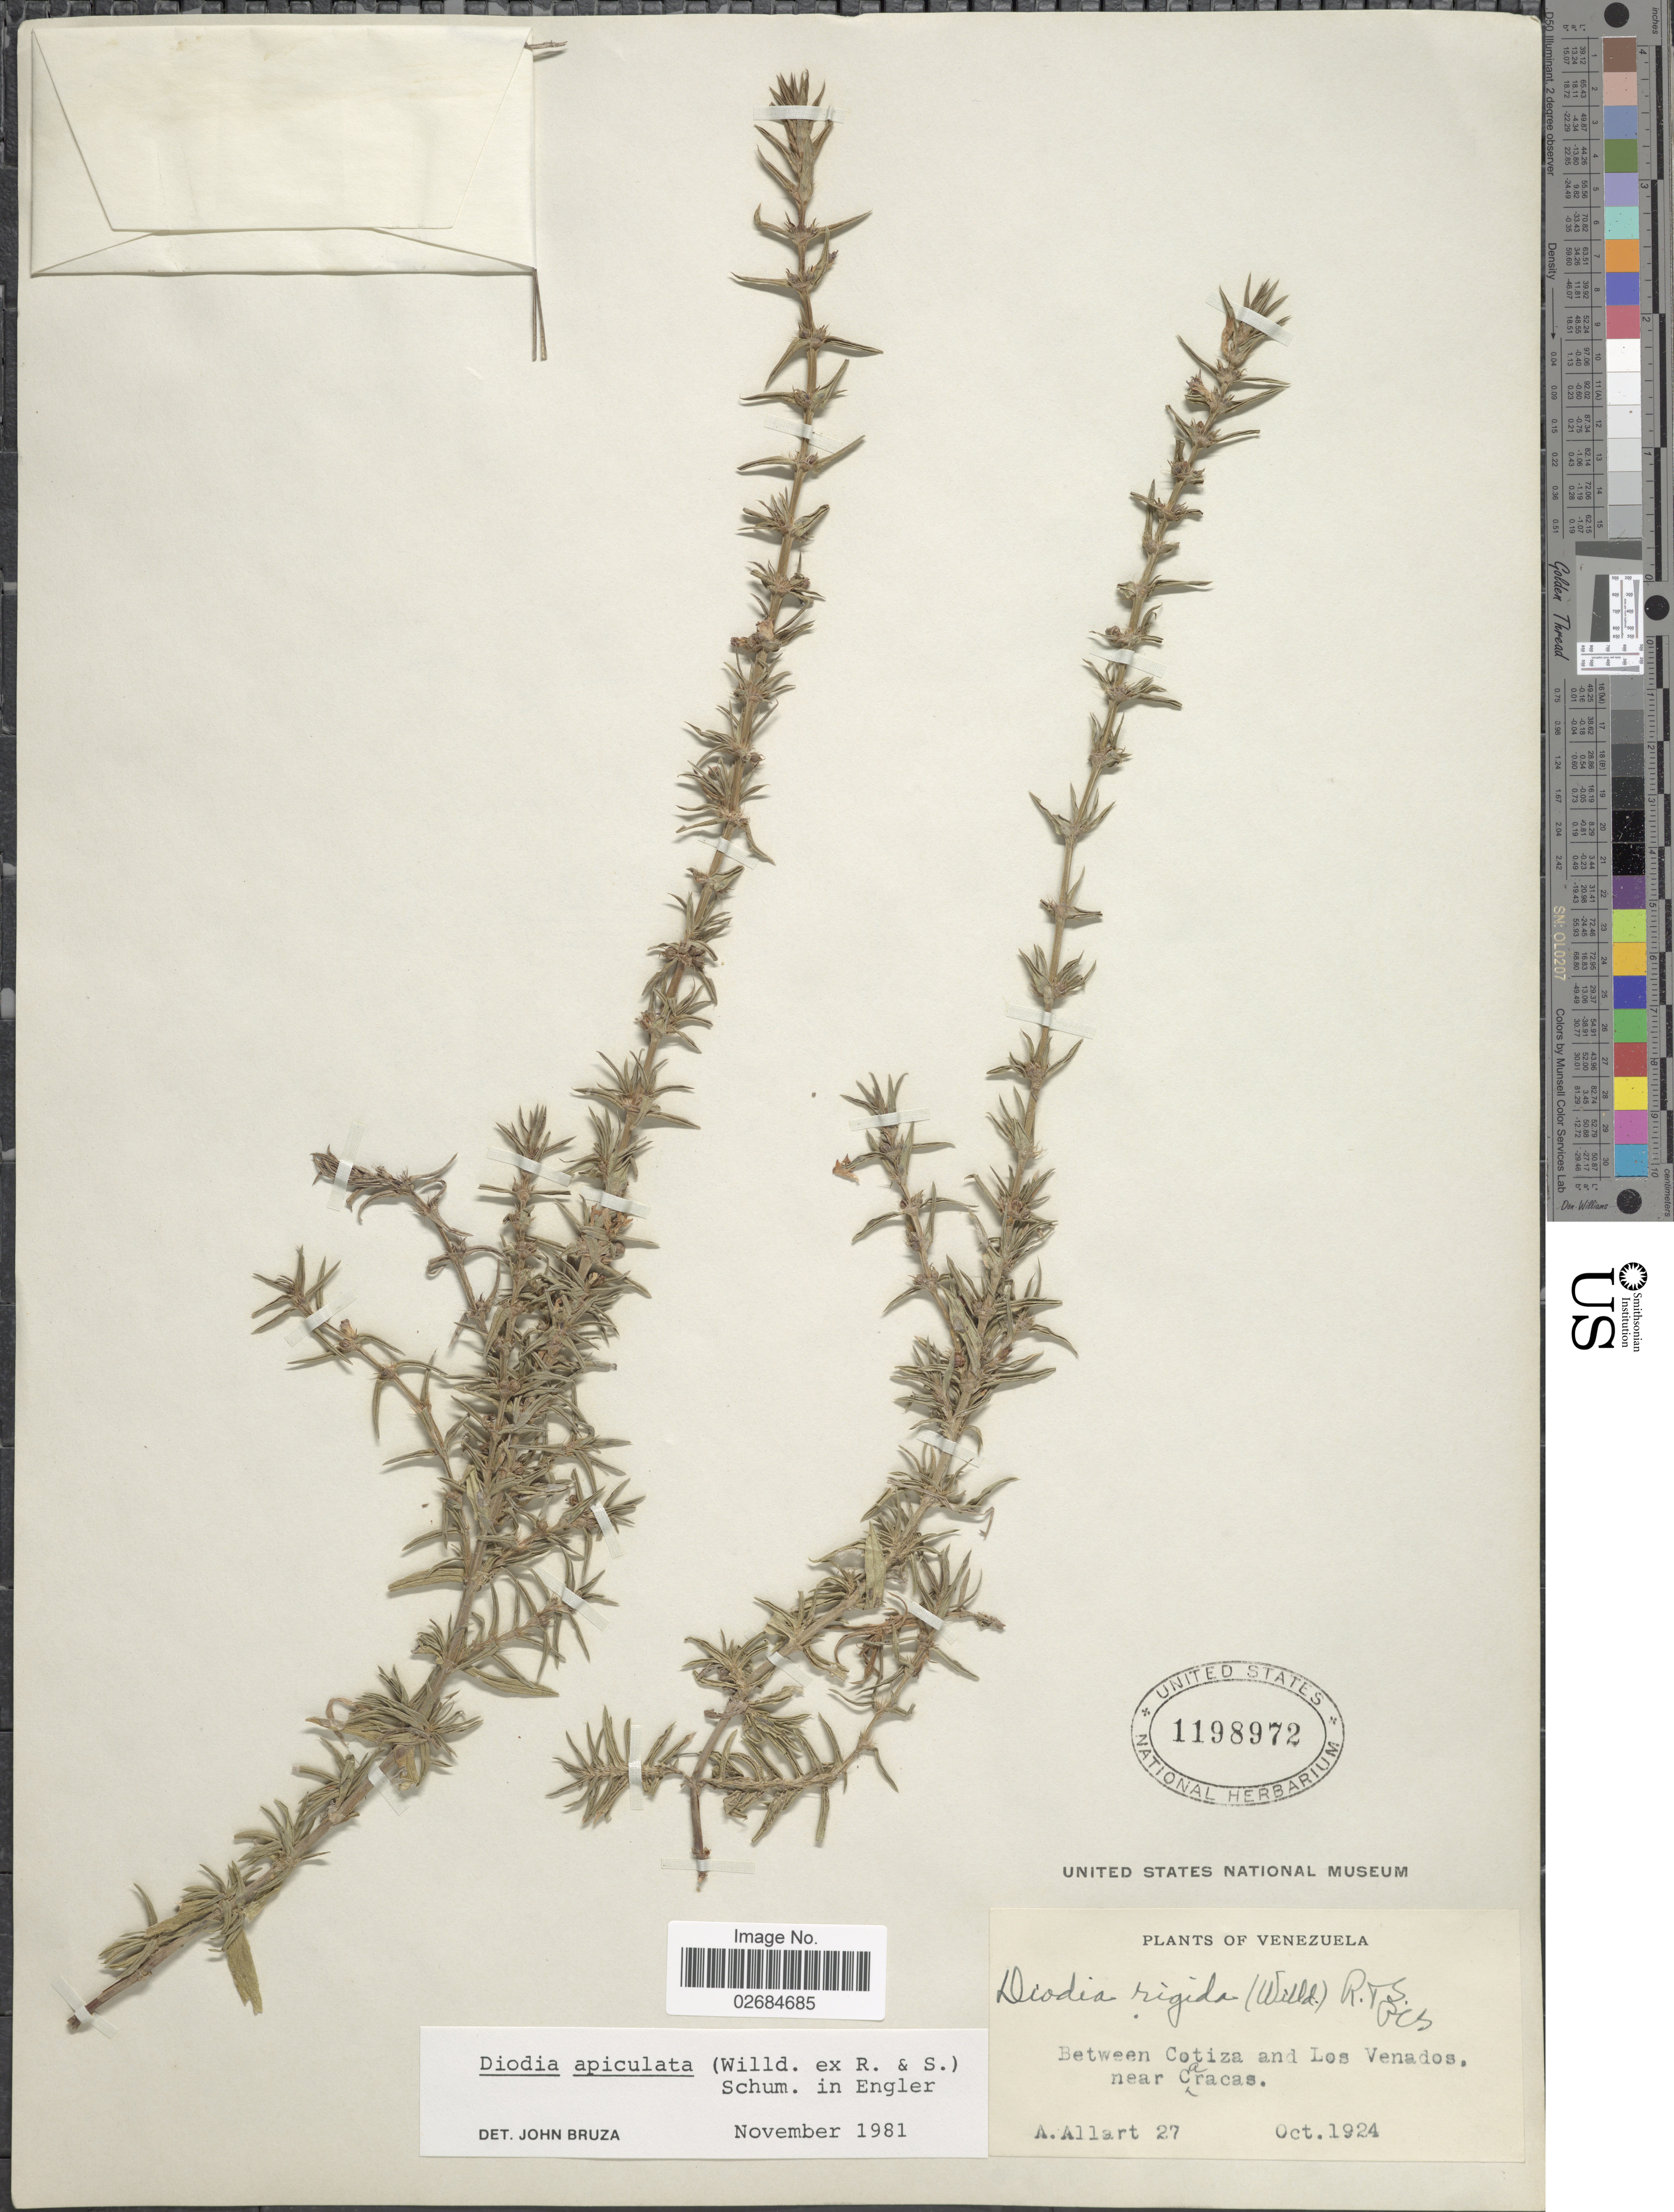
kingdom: Plantae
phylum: Tracheophyta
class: Magnoliopsida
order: Gentianales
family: Rubiaceae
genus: Diodia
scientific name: Diodia apiculata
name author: (Willd. ex Roem. & Schult.) K. Schum.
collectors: A. Allart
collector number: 27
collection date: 1924-10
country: Venezuela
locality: Between Cotiza and Los Venados, near Caracas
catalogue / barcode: US 1198972